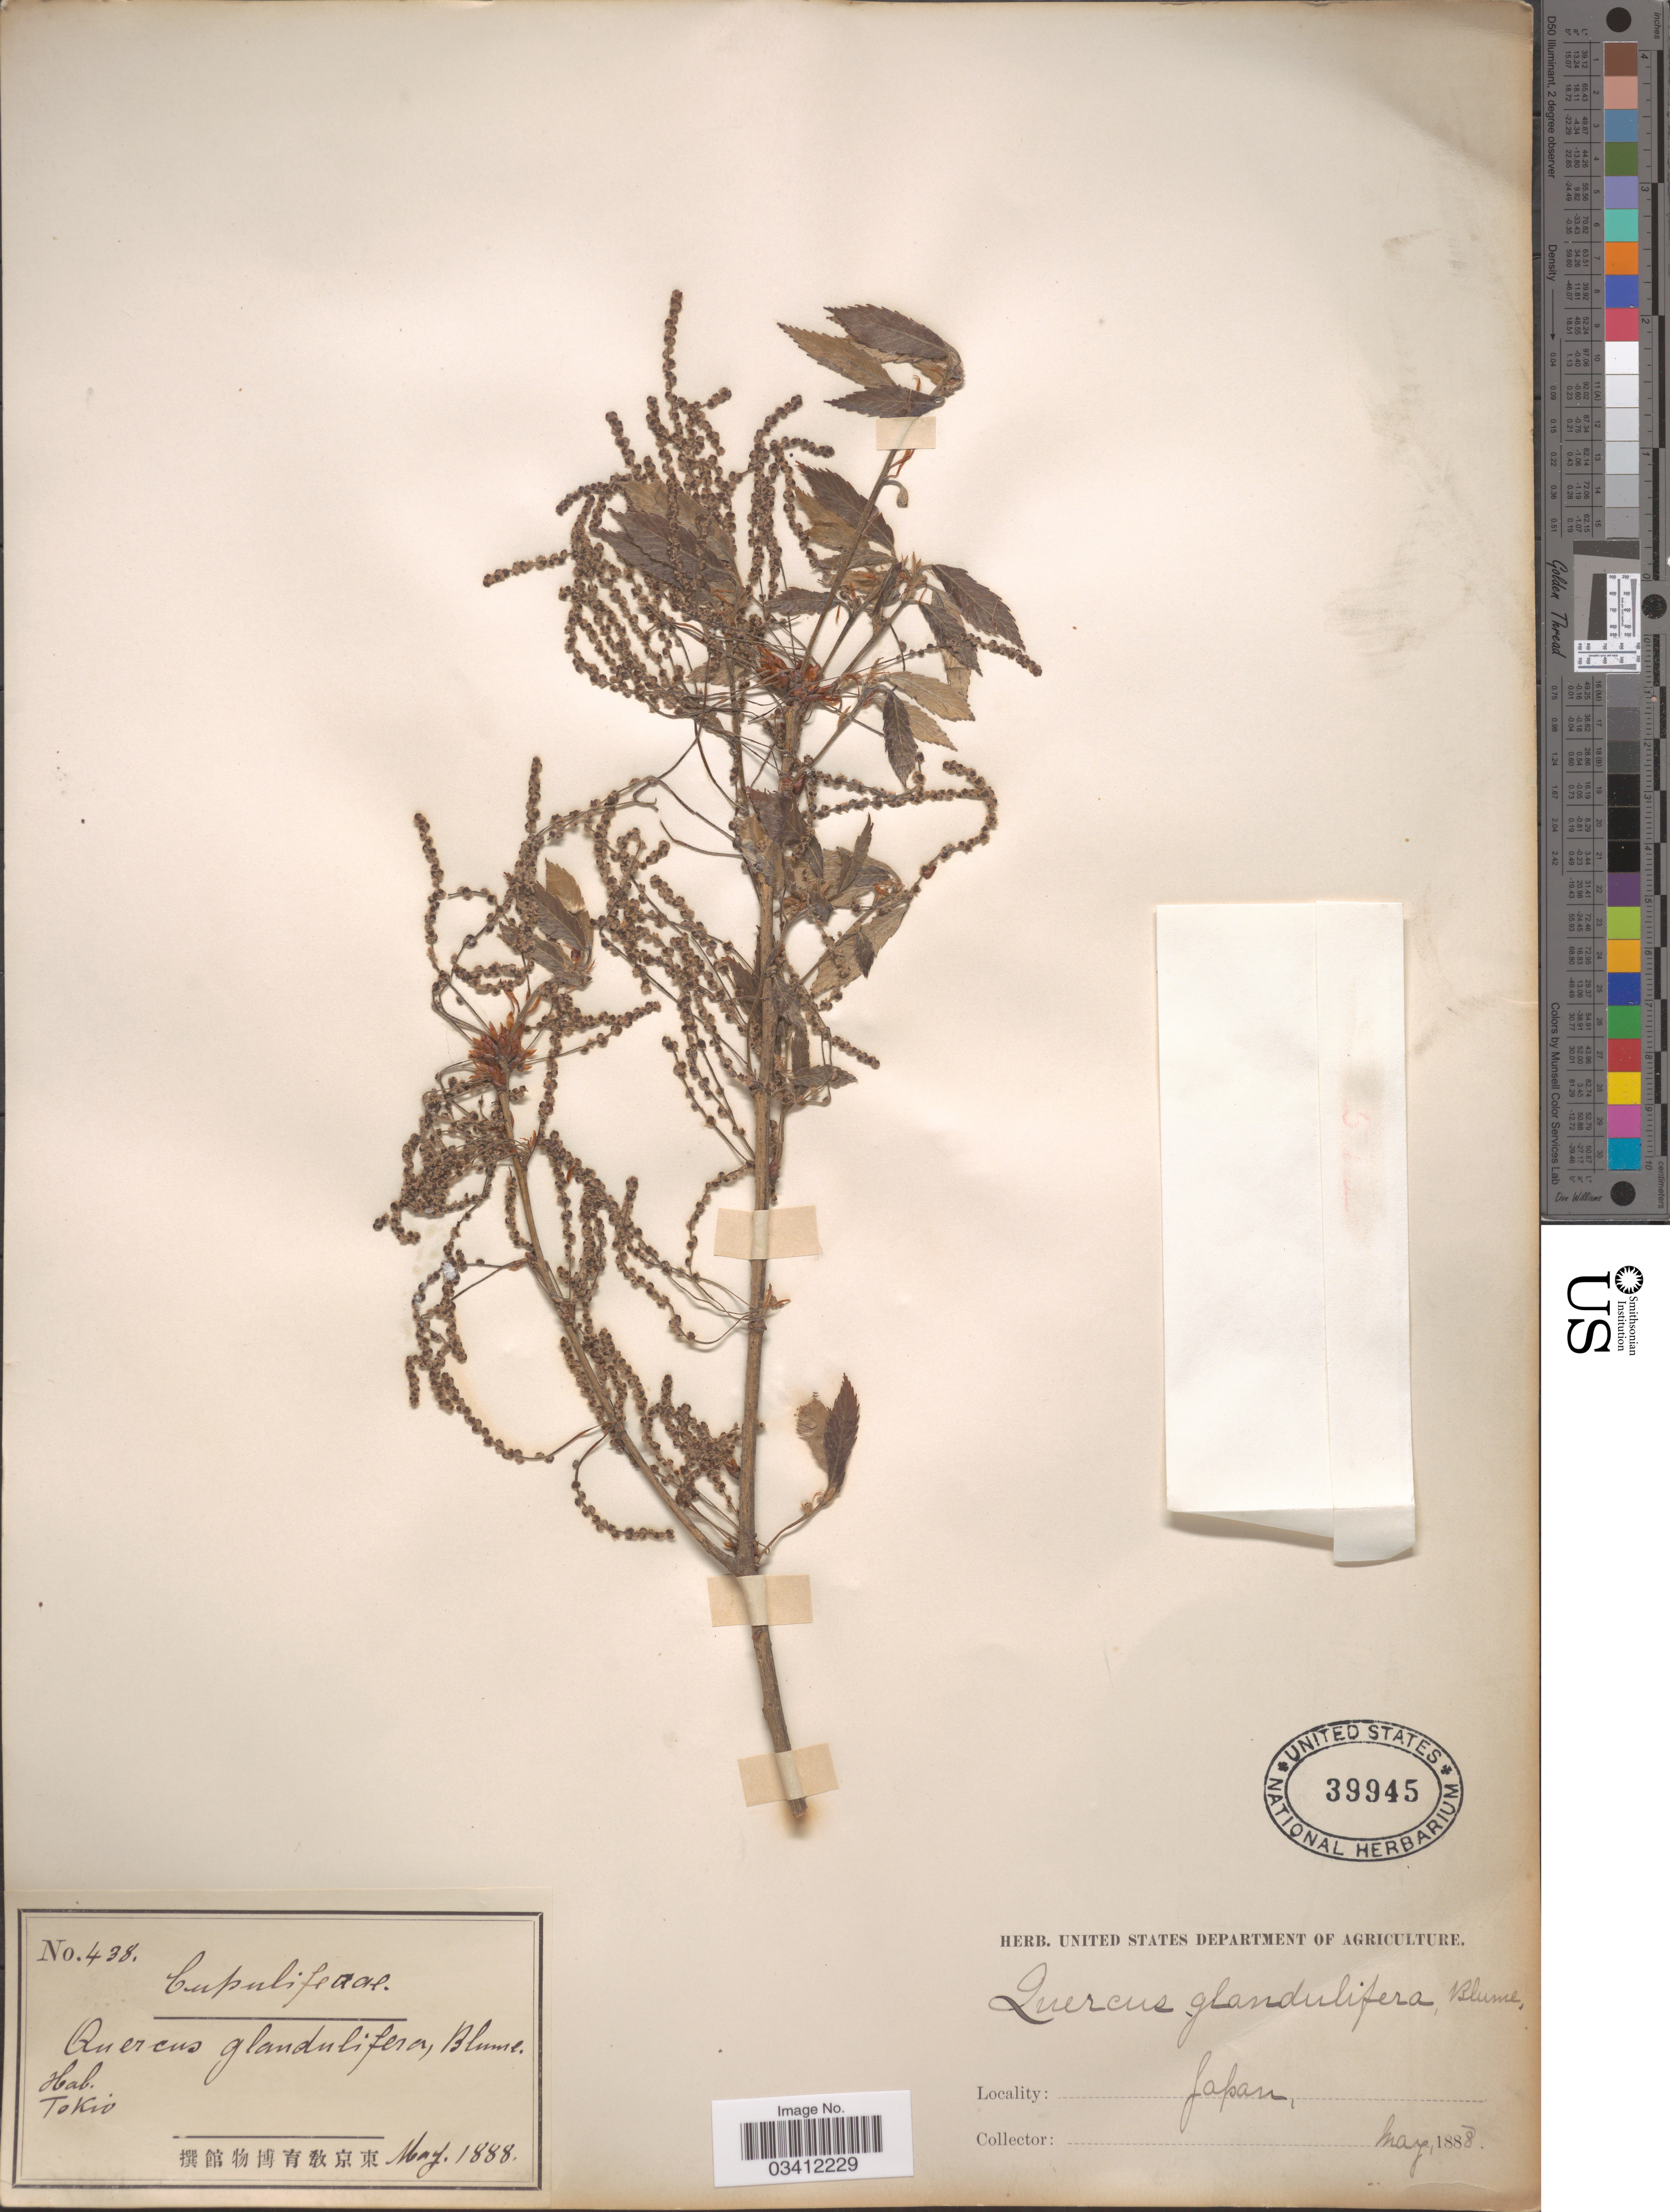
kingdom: Plantae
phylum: Tracheophyta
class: Magnoliopsida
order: Fagales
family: Fagaceae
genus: Quercus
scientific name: Quercus serrata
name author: Thunb.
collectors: Facchini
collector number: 438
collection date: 1888-05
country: Japan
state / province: Tokyo, Federal City of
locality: Tokio.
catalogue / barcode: US 39945